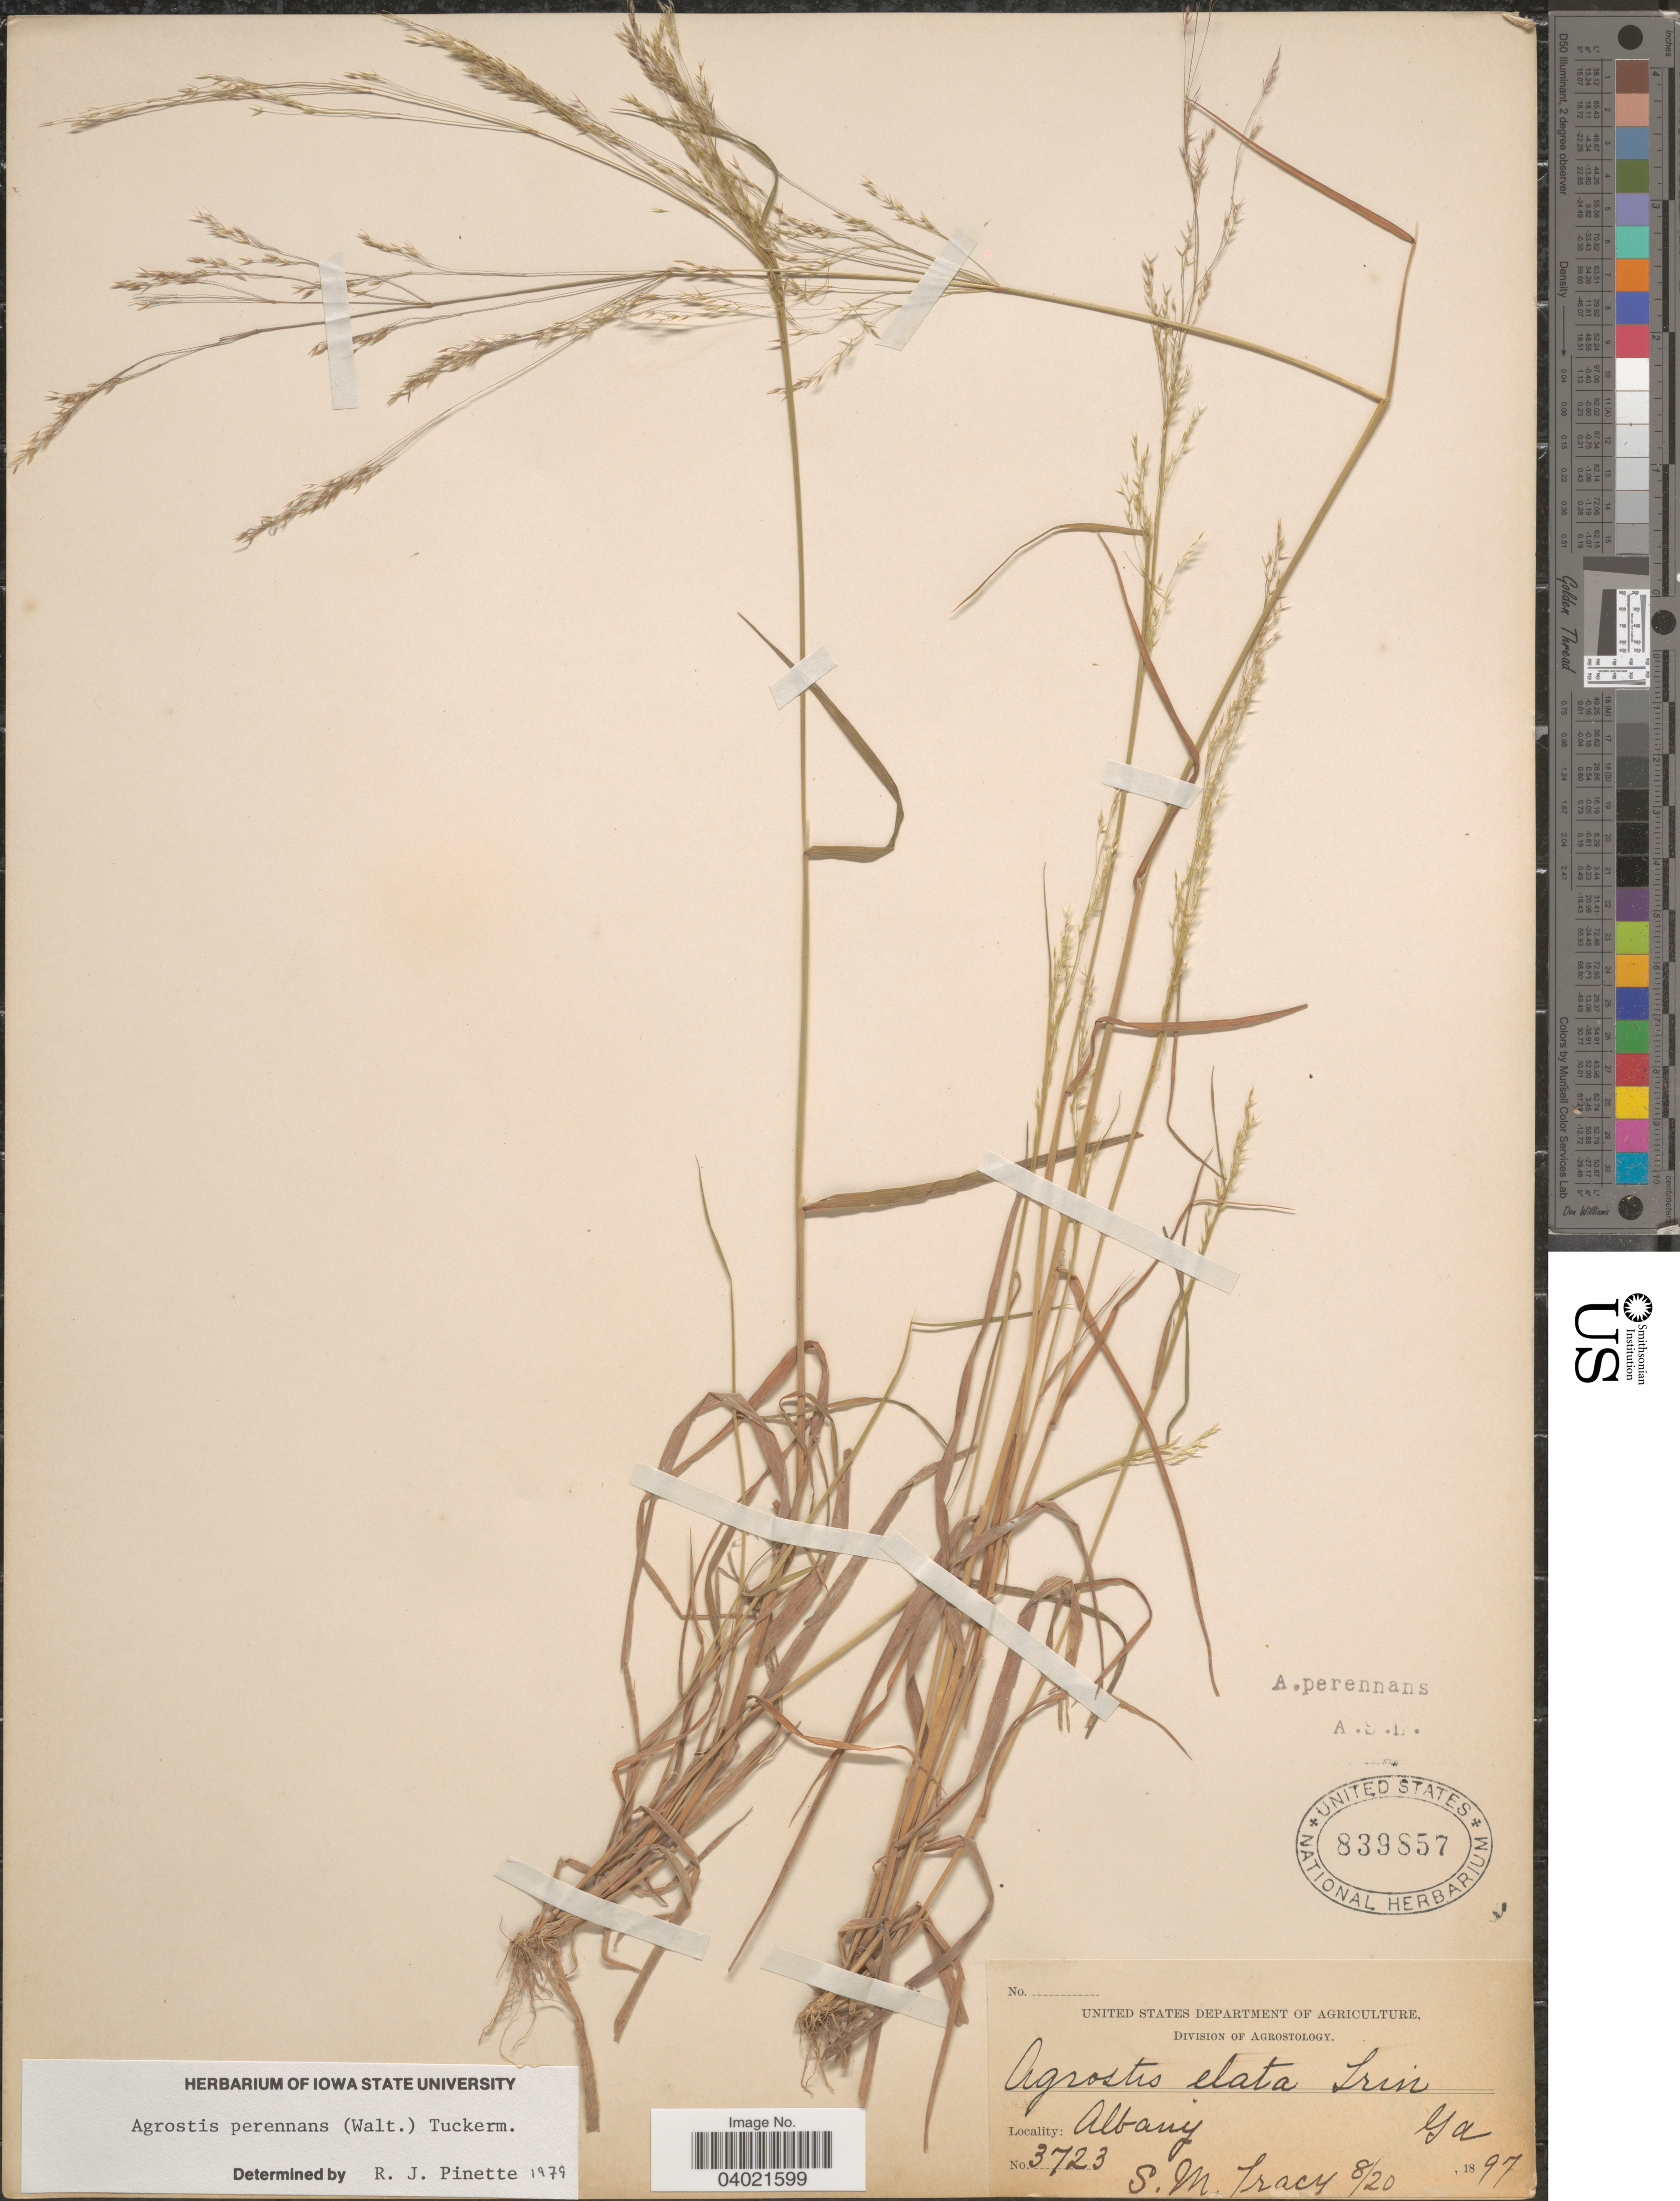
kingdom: Plantae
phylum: Tracheophyta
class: Liliopsida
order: Poales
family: Poaceae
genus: Agrostis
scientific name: Agrostis perennans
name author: (Walter) Tuck.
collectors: S. Stracy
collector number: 3723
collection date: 1897-08-20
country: United States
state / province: Georgia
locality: Albany.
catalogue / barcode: US 839857